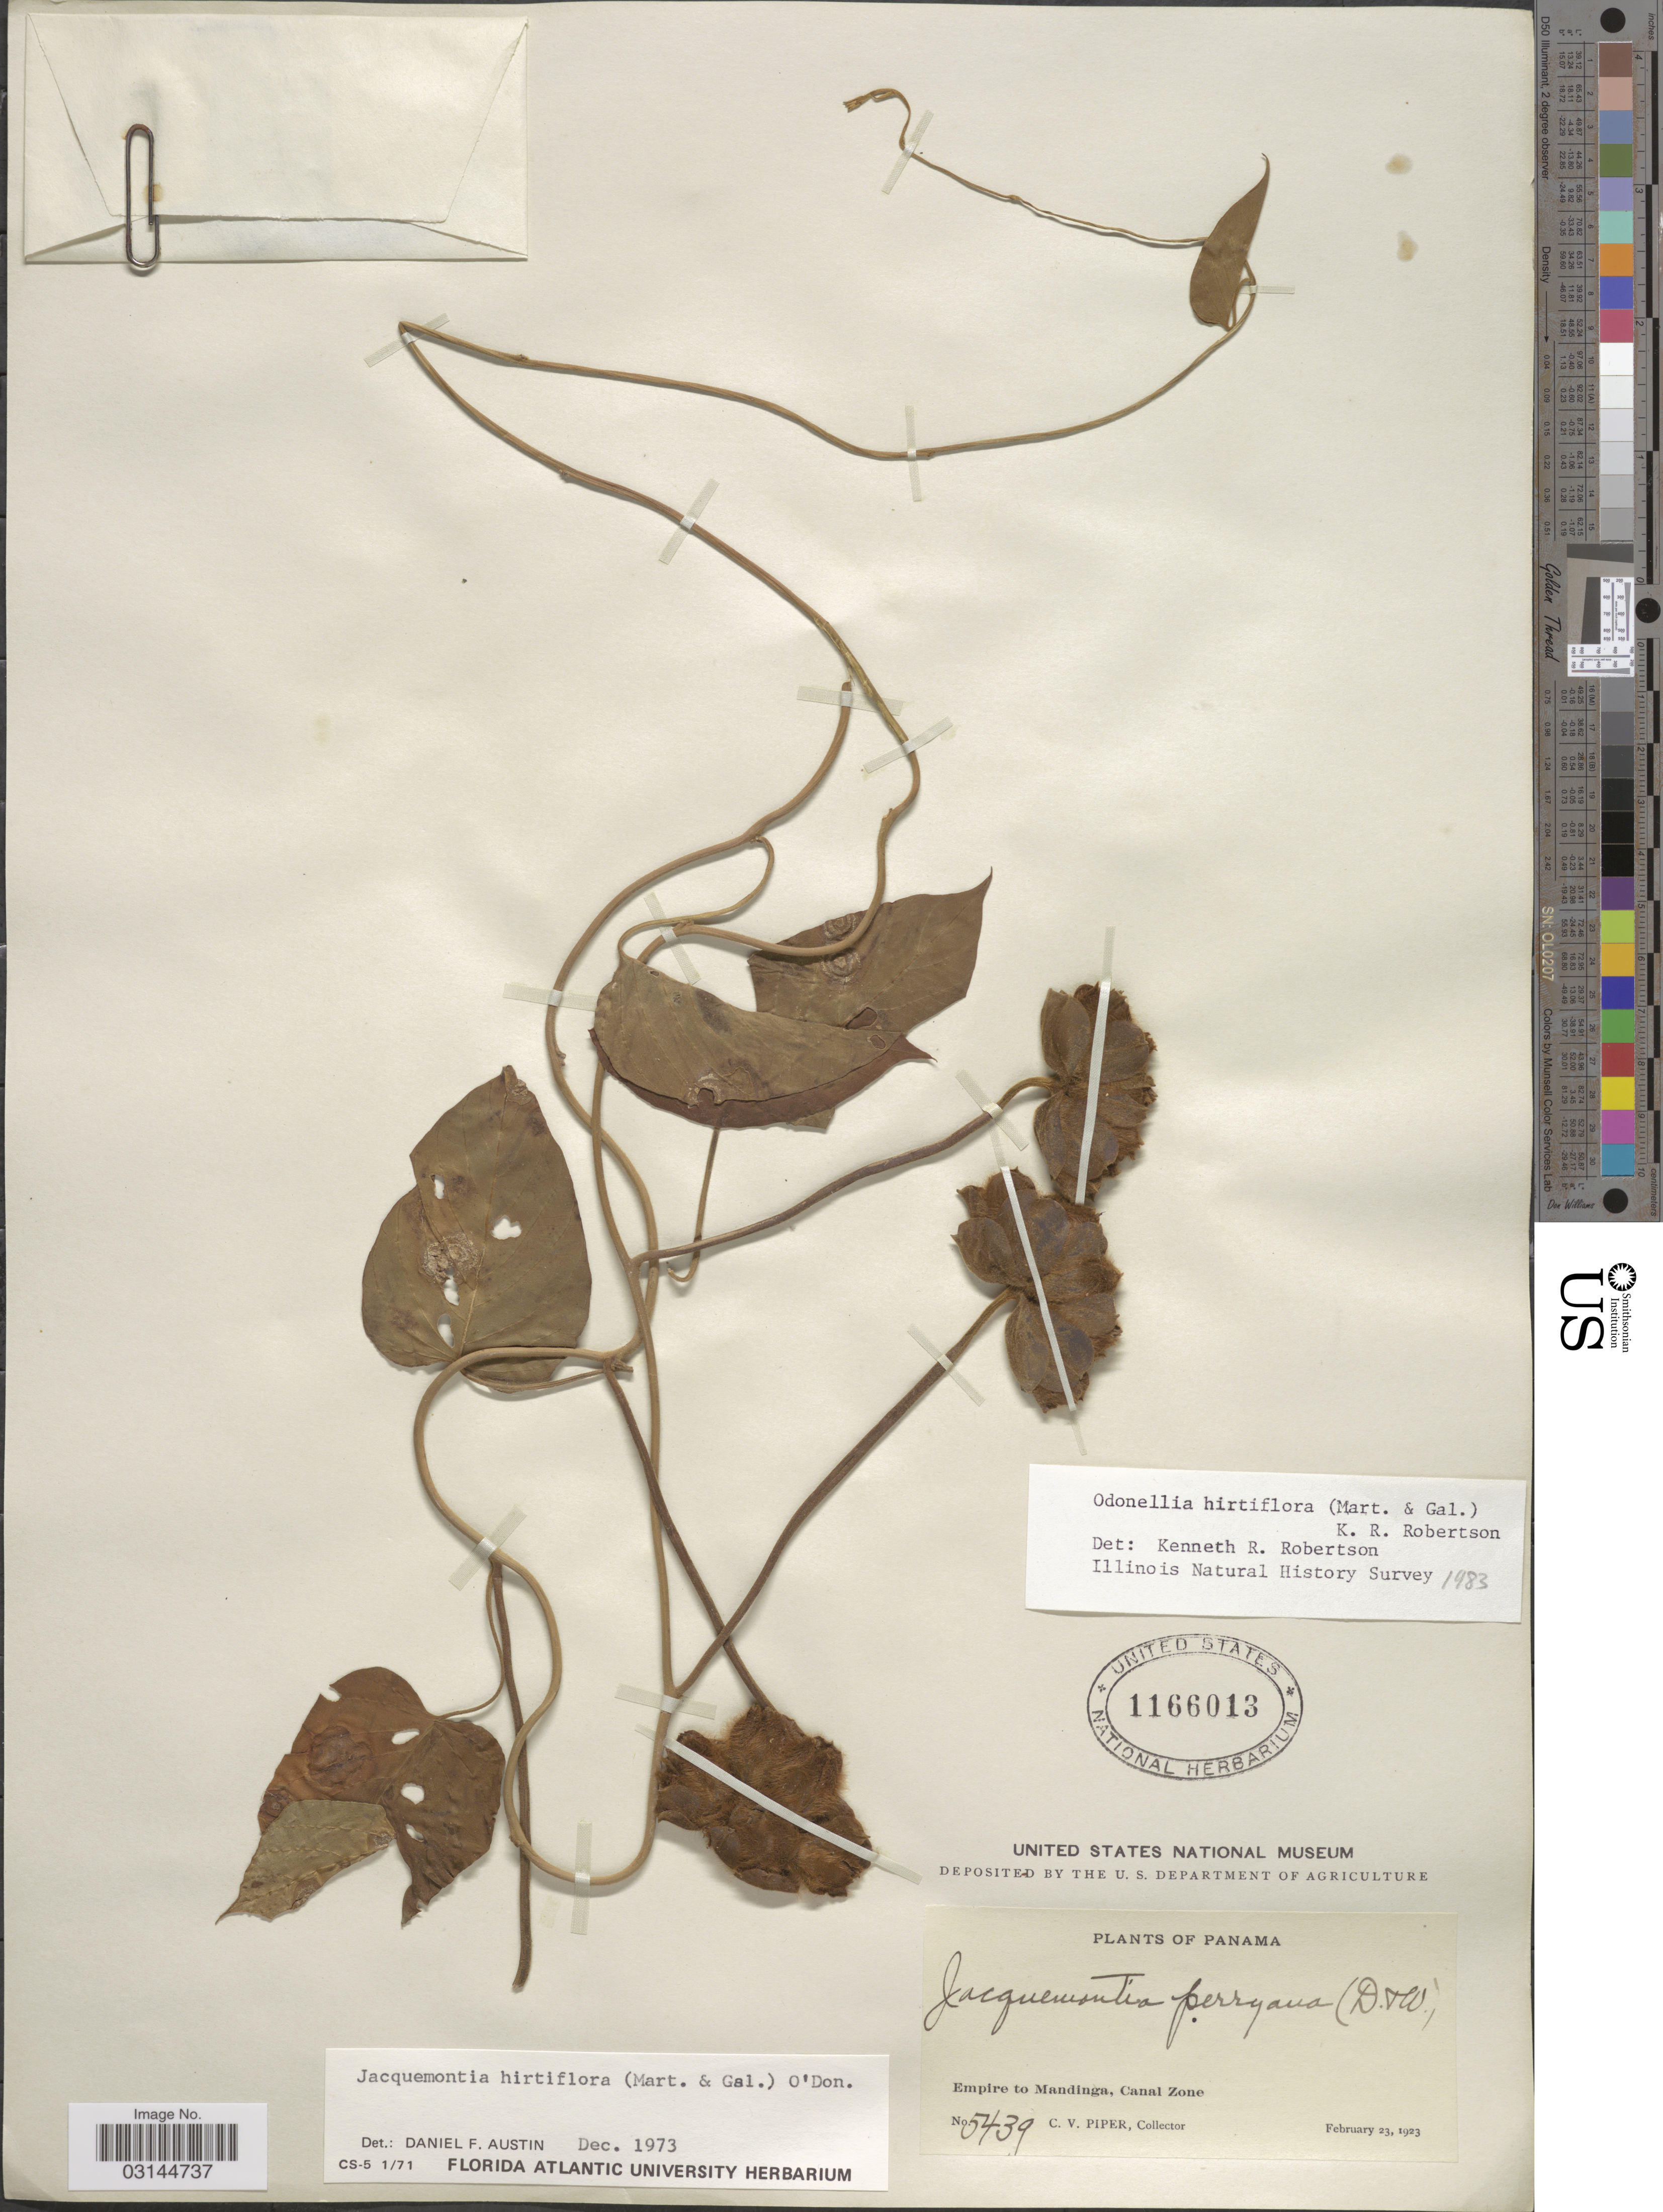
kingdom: Plantae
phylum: Tracheophyta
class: Magnoliopsida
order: Solanales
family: Convolvulaceae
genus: Odonellia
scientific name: Odonellia hirtiflora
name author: (M. Martens & Galeotti) K.R. Robertson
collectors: C. V. Piper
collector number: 5439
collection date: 1923-02-23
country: Panama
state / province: Colón / Panamá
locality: Empire to Mandinga, Canal Zone.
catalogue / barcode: US 1166013